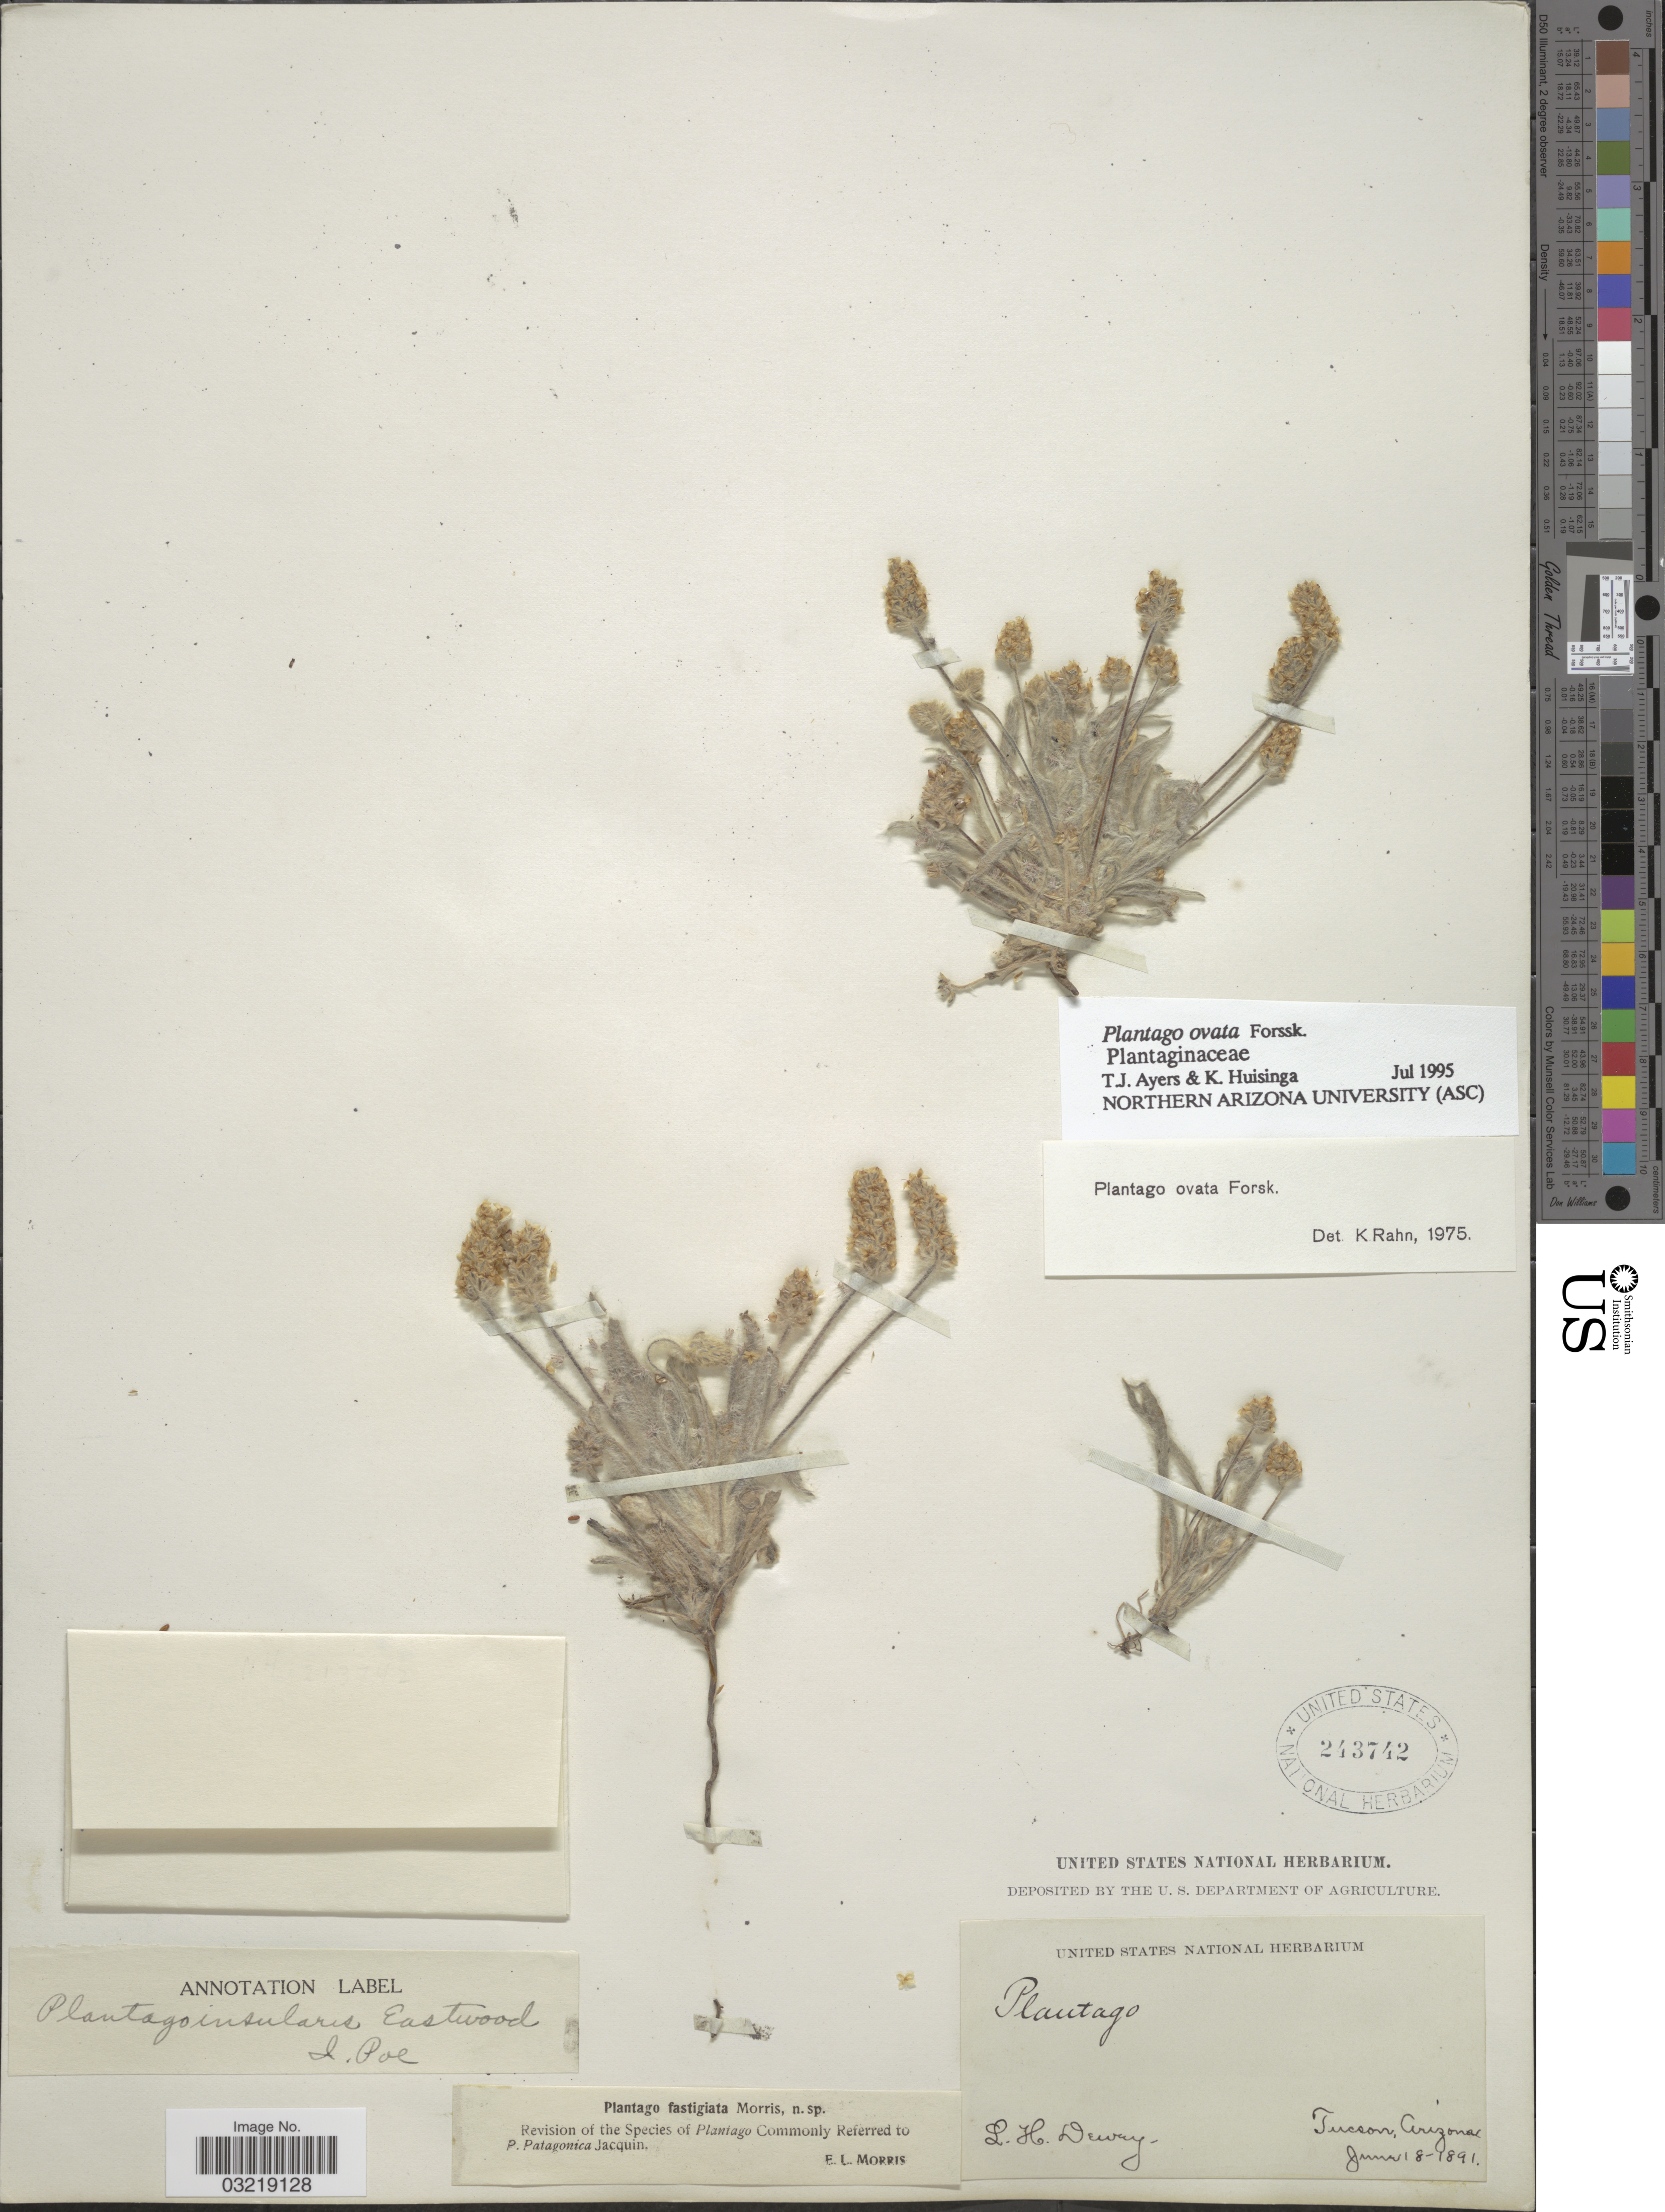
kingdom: Plantae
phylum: Tracheophyta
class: Magnoliopsida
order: Lamiales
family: Plantaginaceae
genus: Plantago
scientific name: Plantago ovata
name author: Forssk.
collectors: L. H. Dewey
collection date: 1891-06-18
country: United States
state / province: Arizona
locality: Tucson.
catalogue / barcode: US 243742